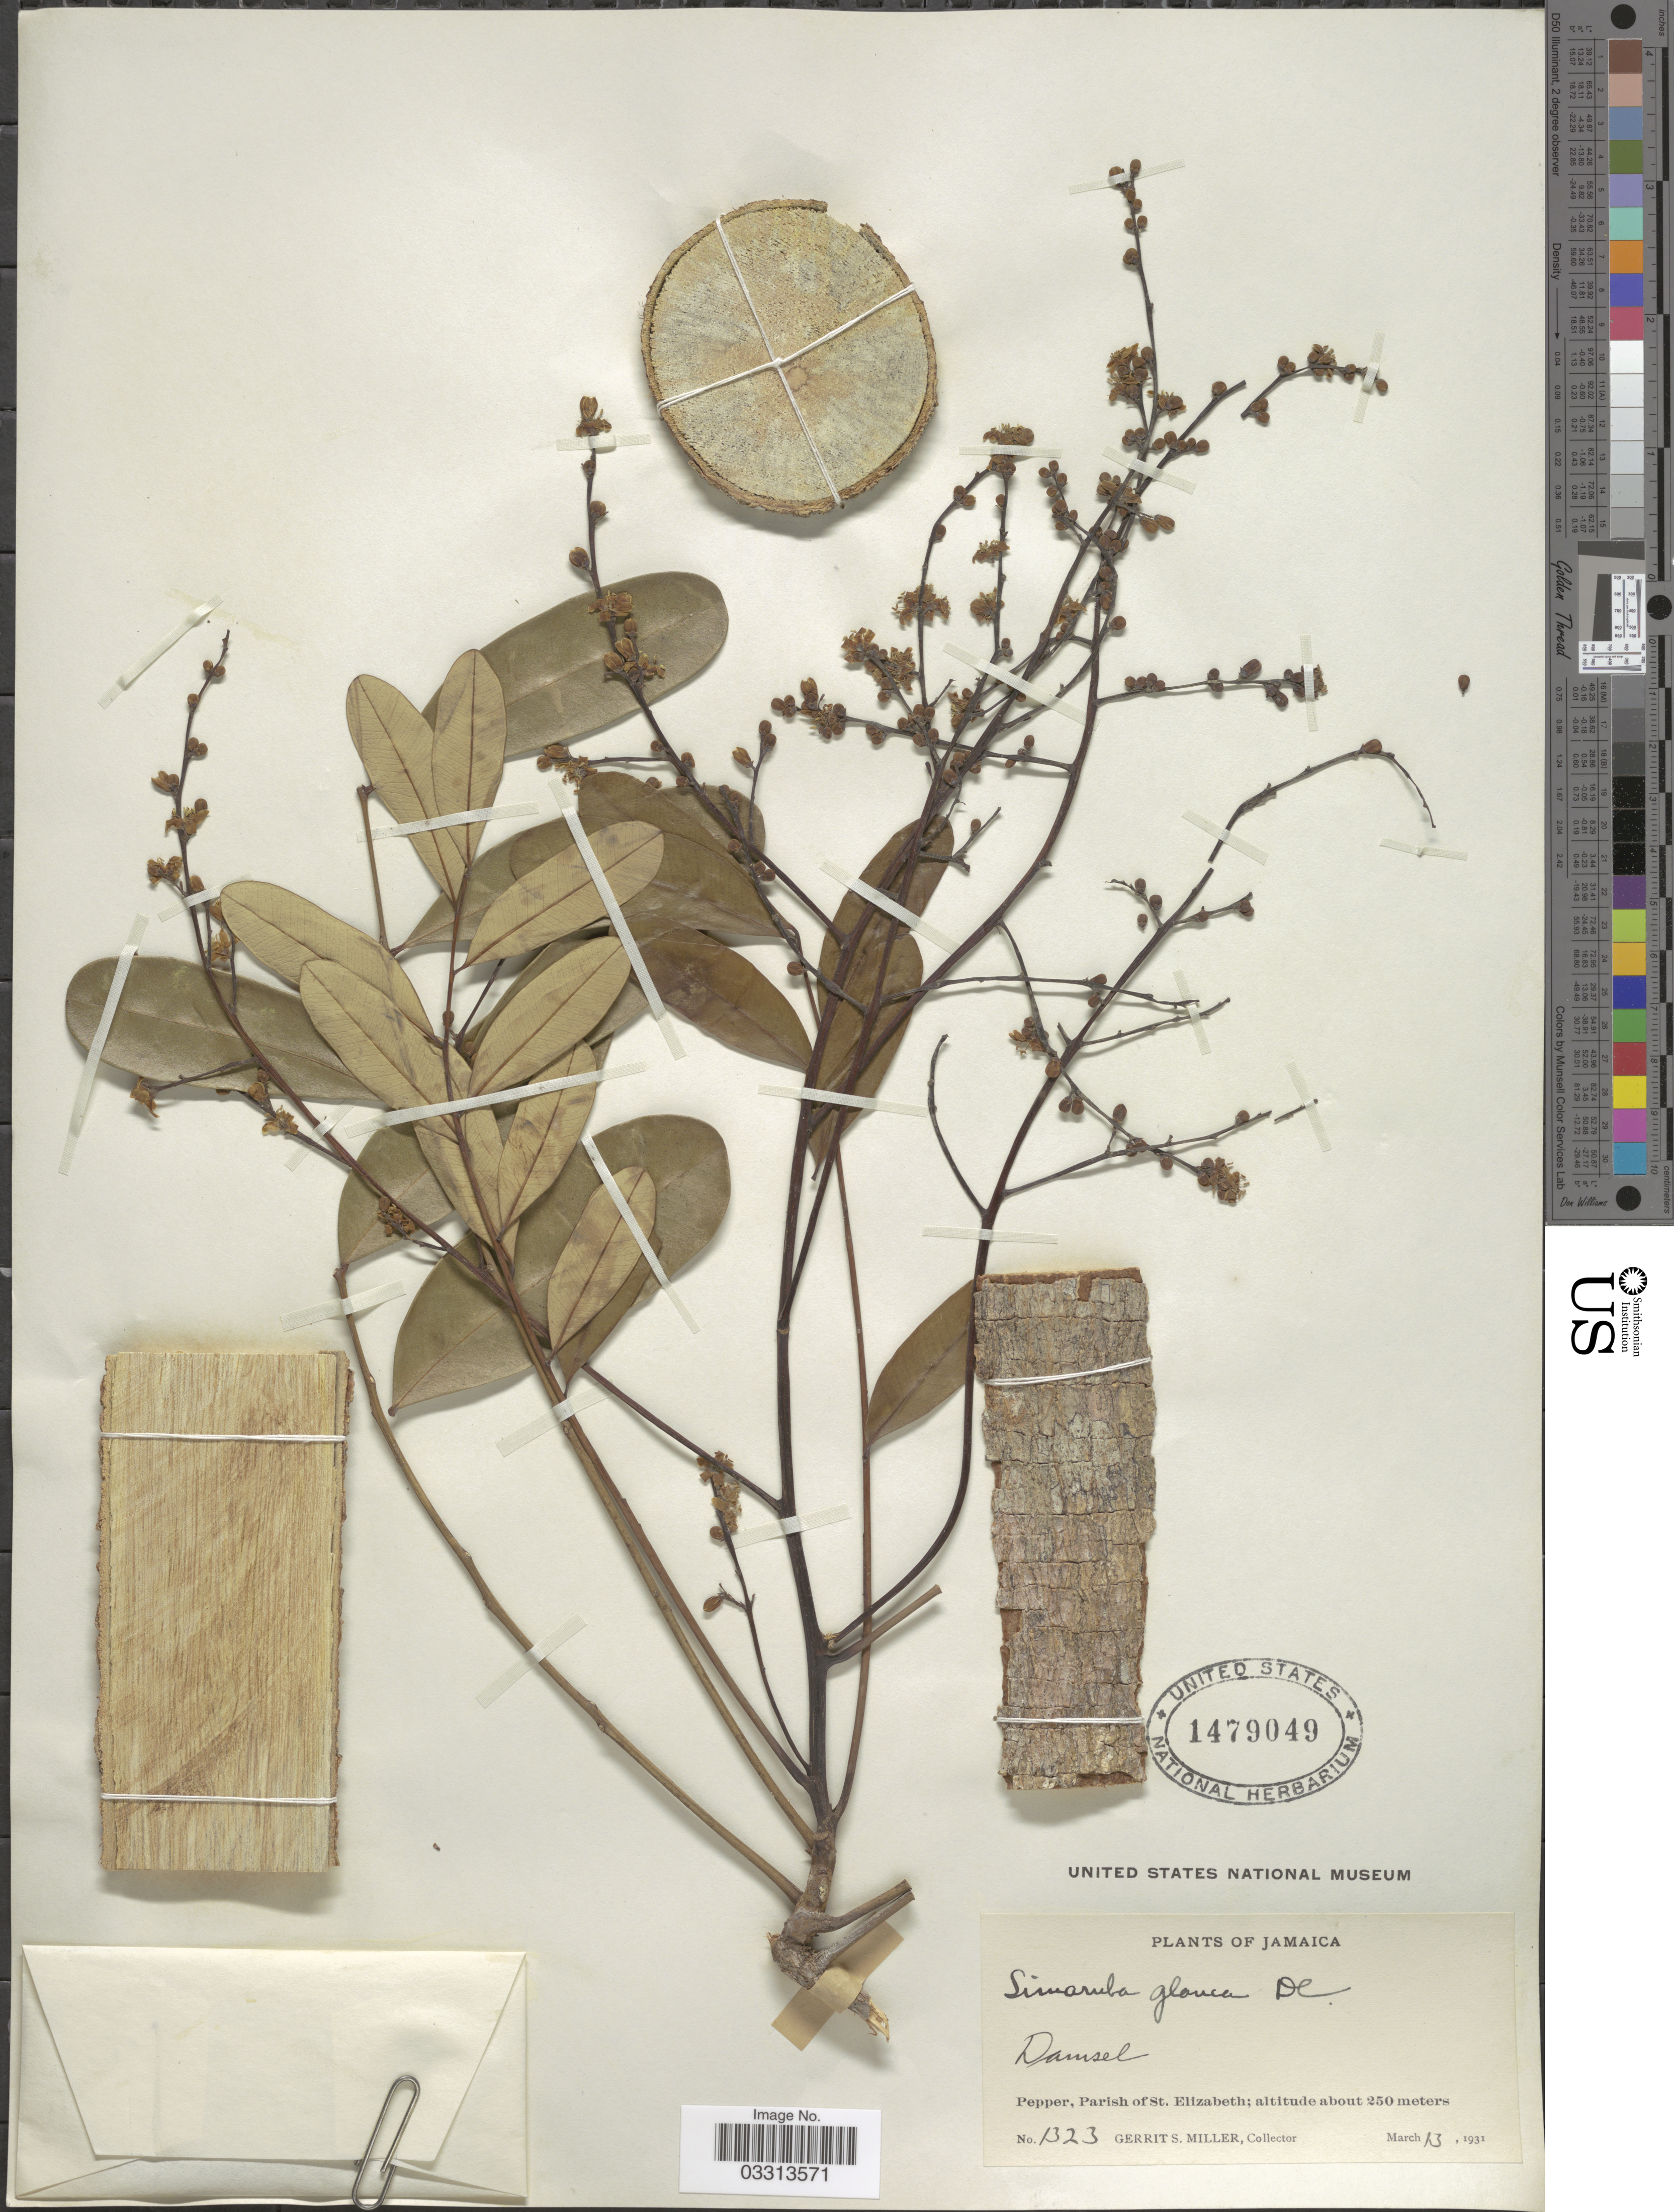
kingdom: Plantae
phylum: Tracheophyta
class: Magnoliopsida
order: Sapindales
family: Simaroubaceae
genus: Simarouba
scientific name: Simarouba glauca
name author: DC.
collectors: G. S. Miller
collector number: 1323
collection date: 1931-03-13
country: Jamaica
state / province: Saint Elizabeth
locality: Damsel, Pepper.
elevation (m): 250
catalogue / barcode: US 1479049